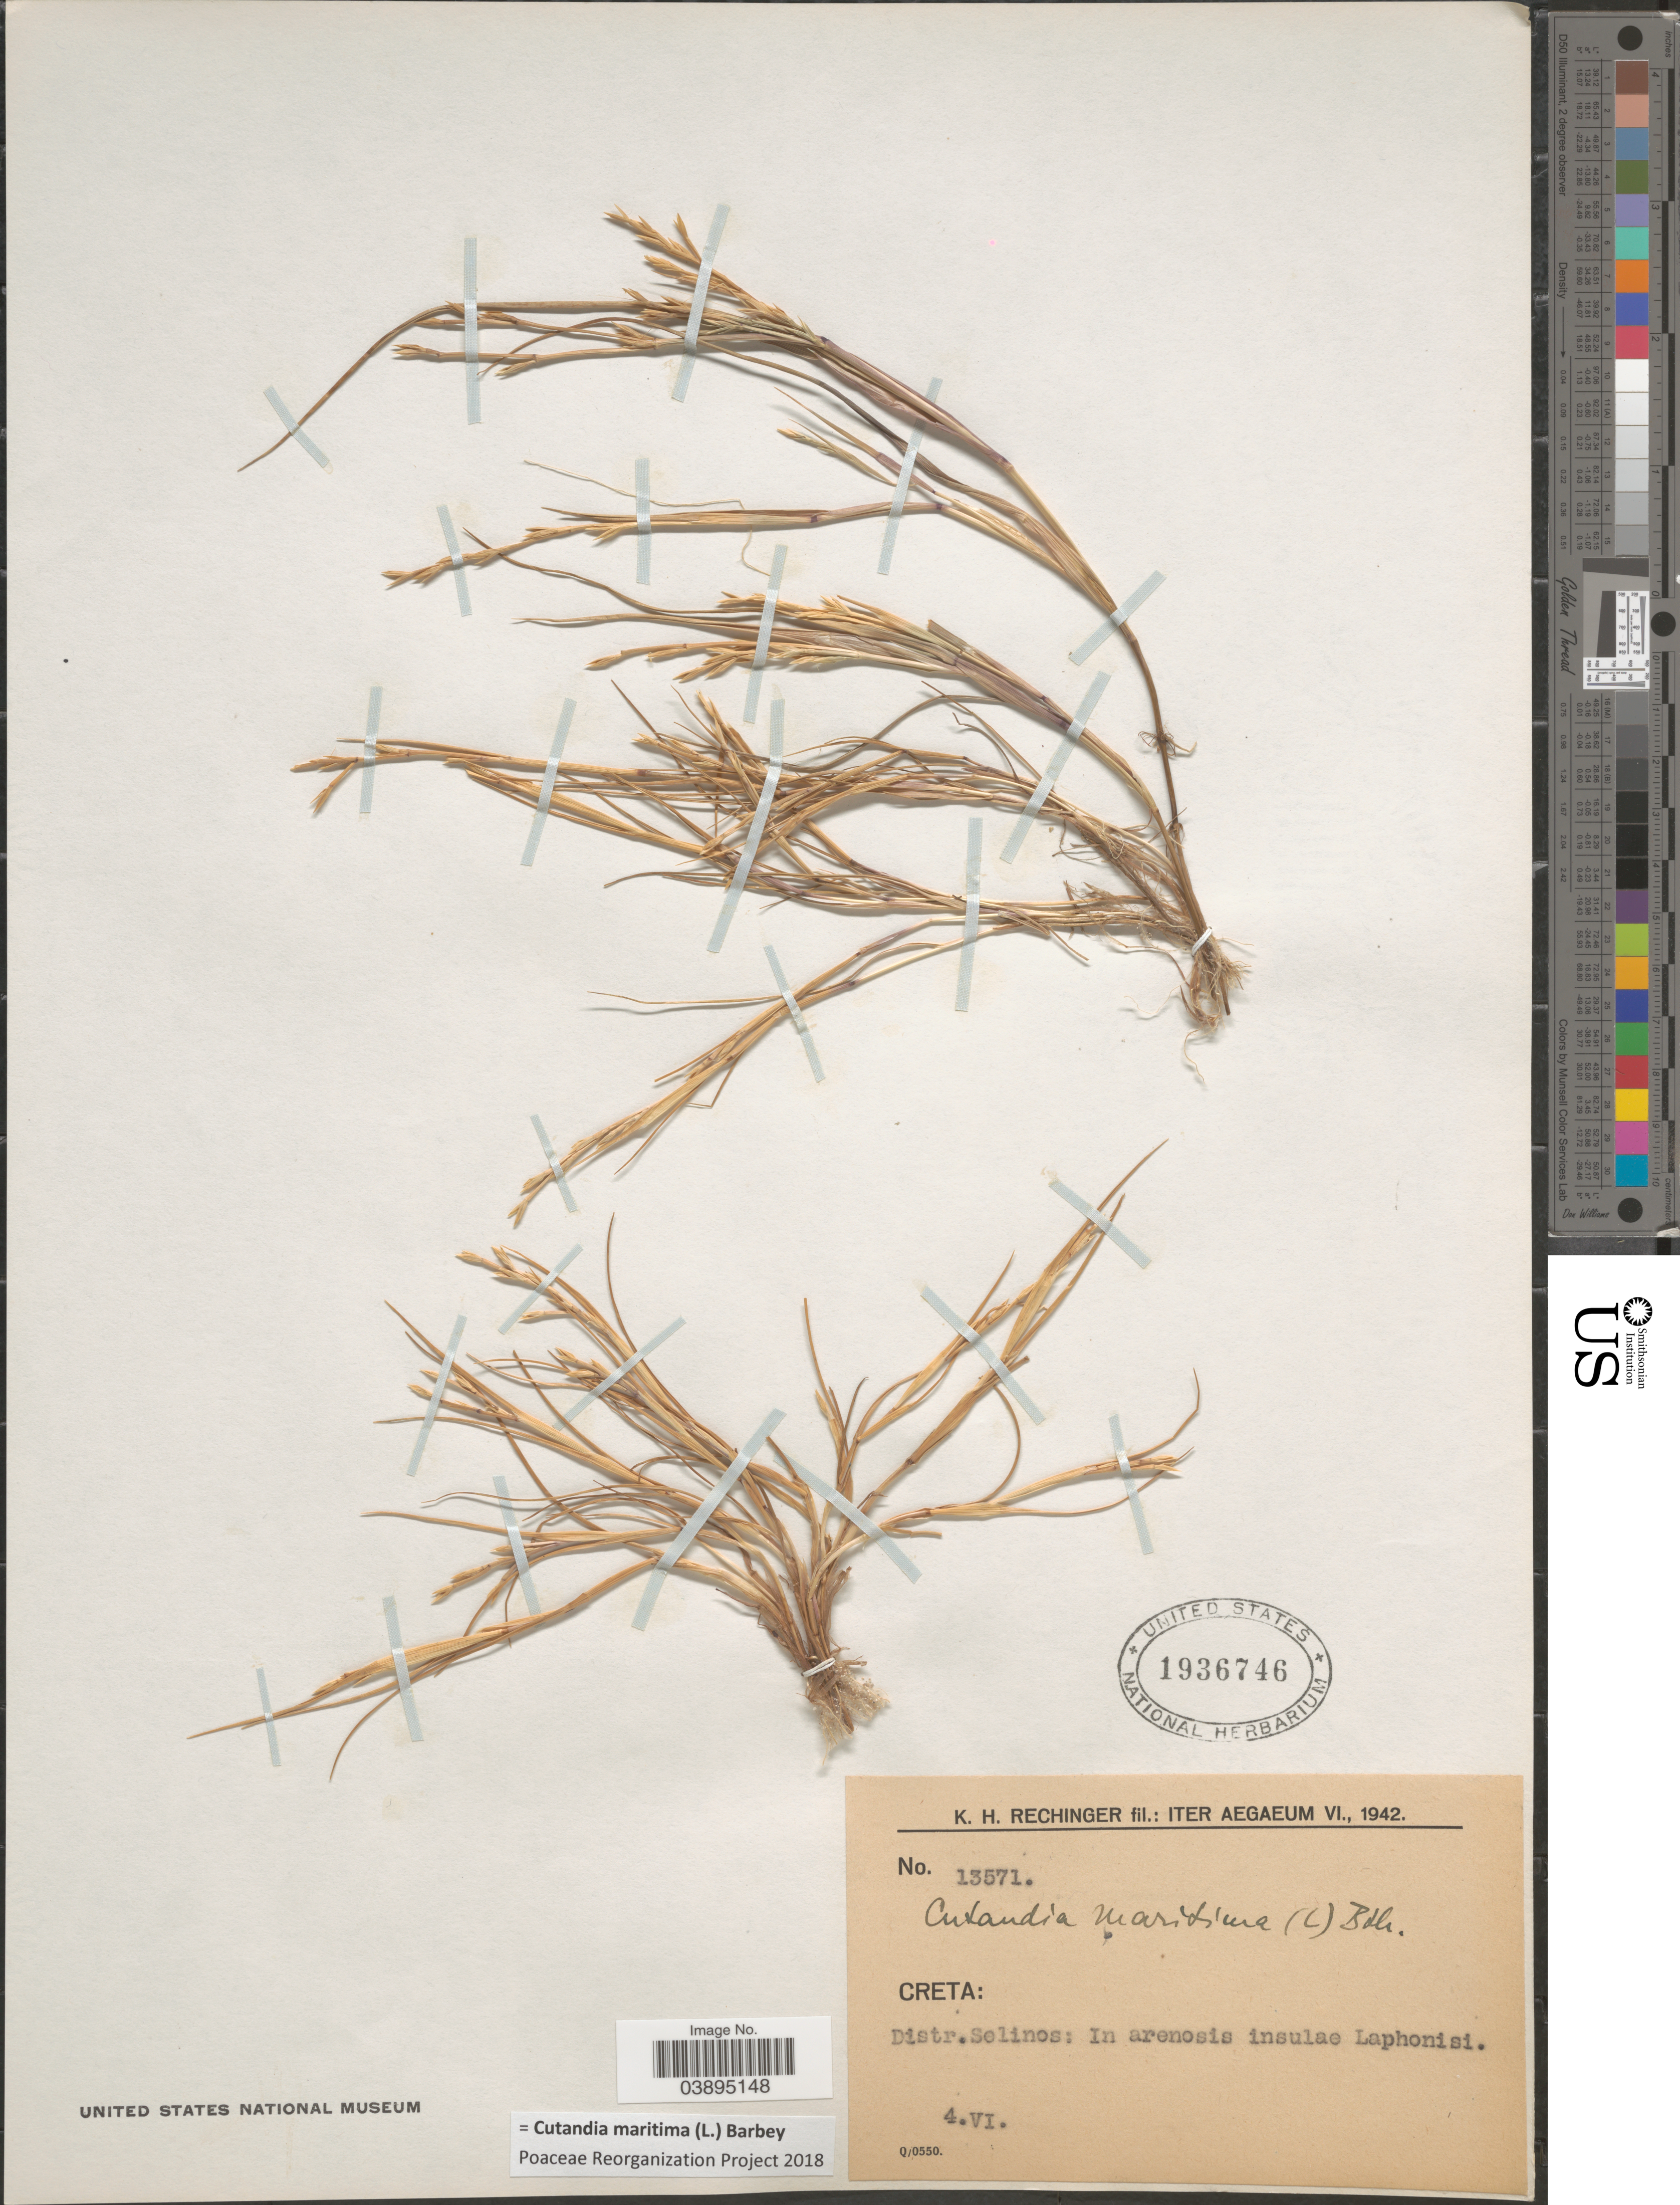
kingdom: Plantae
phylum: Tracheophyta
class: Liliopsida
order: Poales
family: Poaceae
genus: Cutandia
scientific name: Cutandia maritima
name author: (L.) Barbey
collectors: K. H. Rechinger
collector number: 13571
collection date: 1942-06-04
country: Greece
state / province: Crete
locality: Iter Aegaeum. Creta: Distr. Selinos: In arenosis insulae Laphonisi.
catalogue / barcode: US 1936746